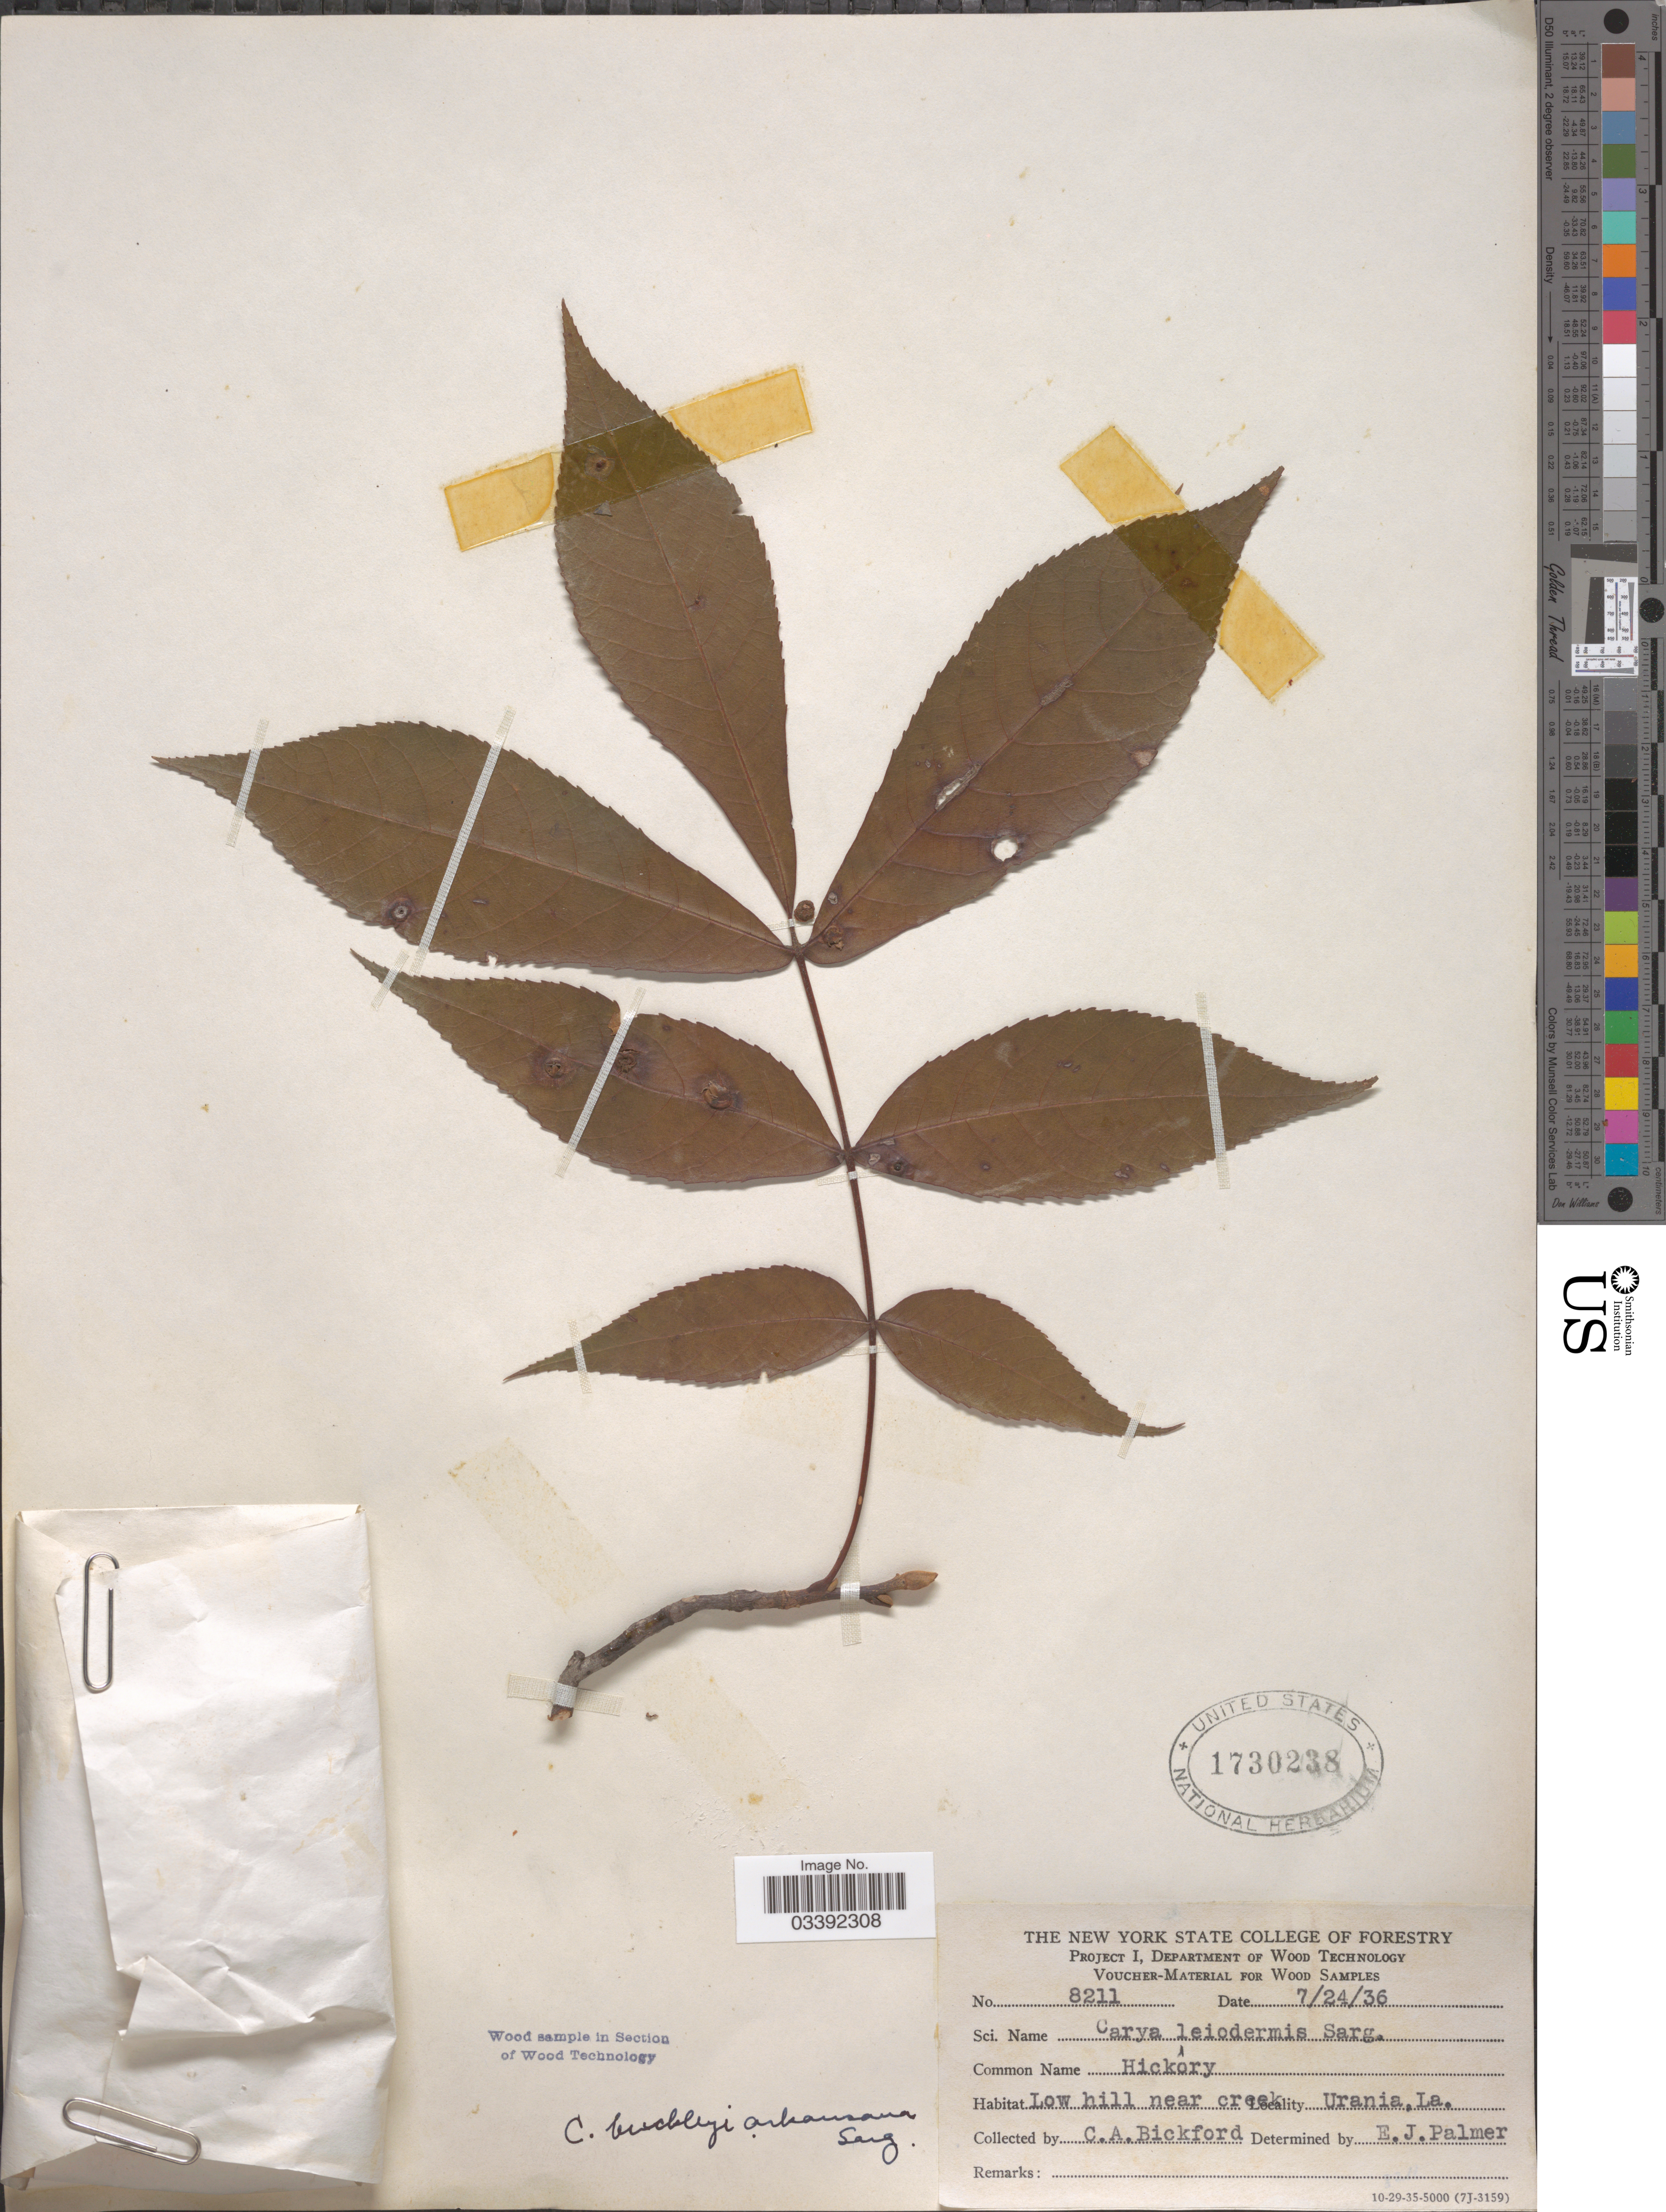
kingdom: Plantae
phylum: Tracheophyta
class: Magnoliopsida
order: Fagales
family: Juglandaceae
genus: Carya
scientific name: Carya texana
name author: Buckley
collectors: C. Bickford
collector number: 8211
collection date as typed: Transcribed d/m/y: 24/7/36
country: United States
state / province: Louisiana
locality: Low hill near creek. Urania.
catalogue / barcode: US 1730238